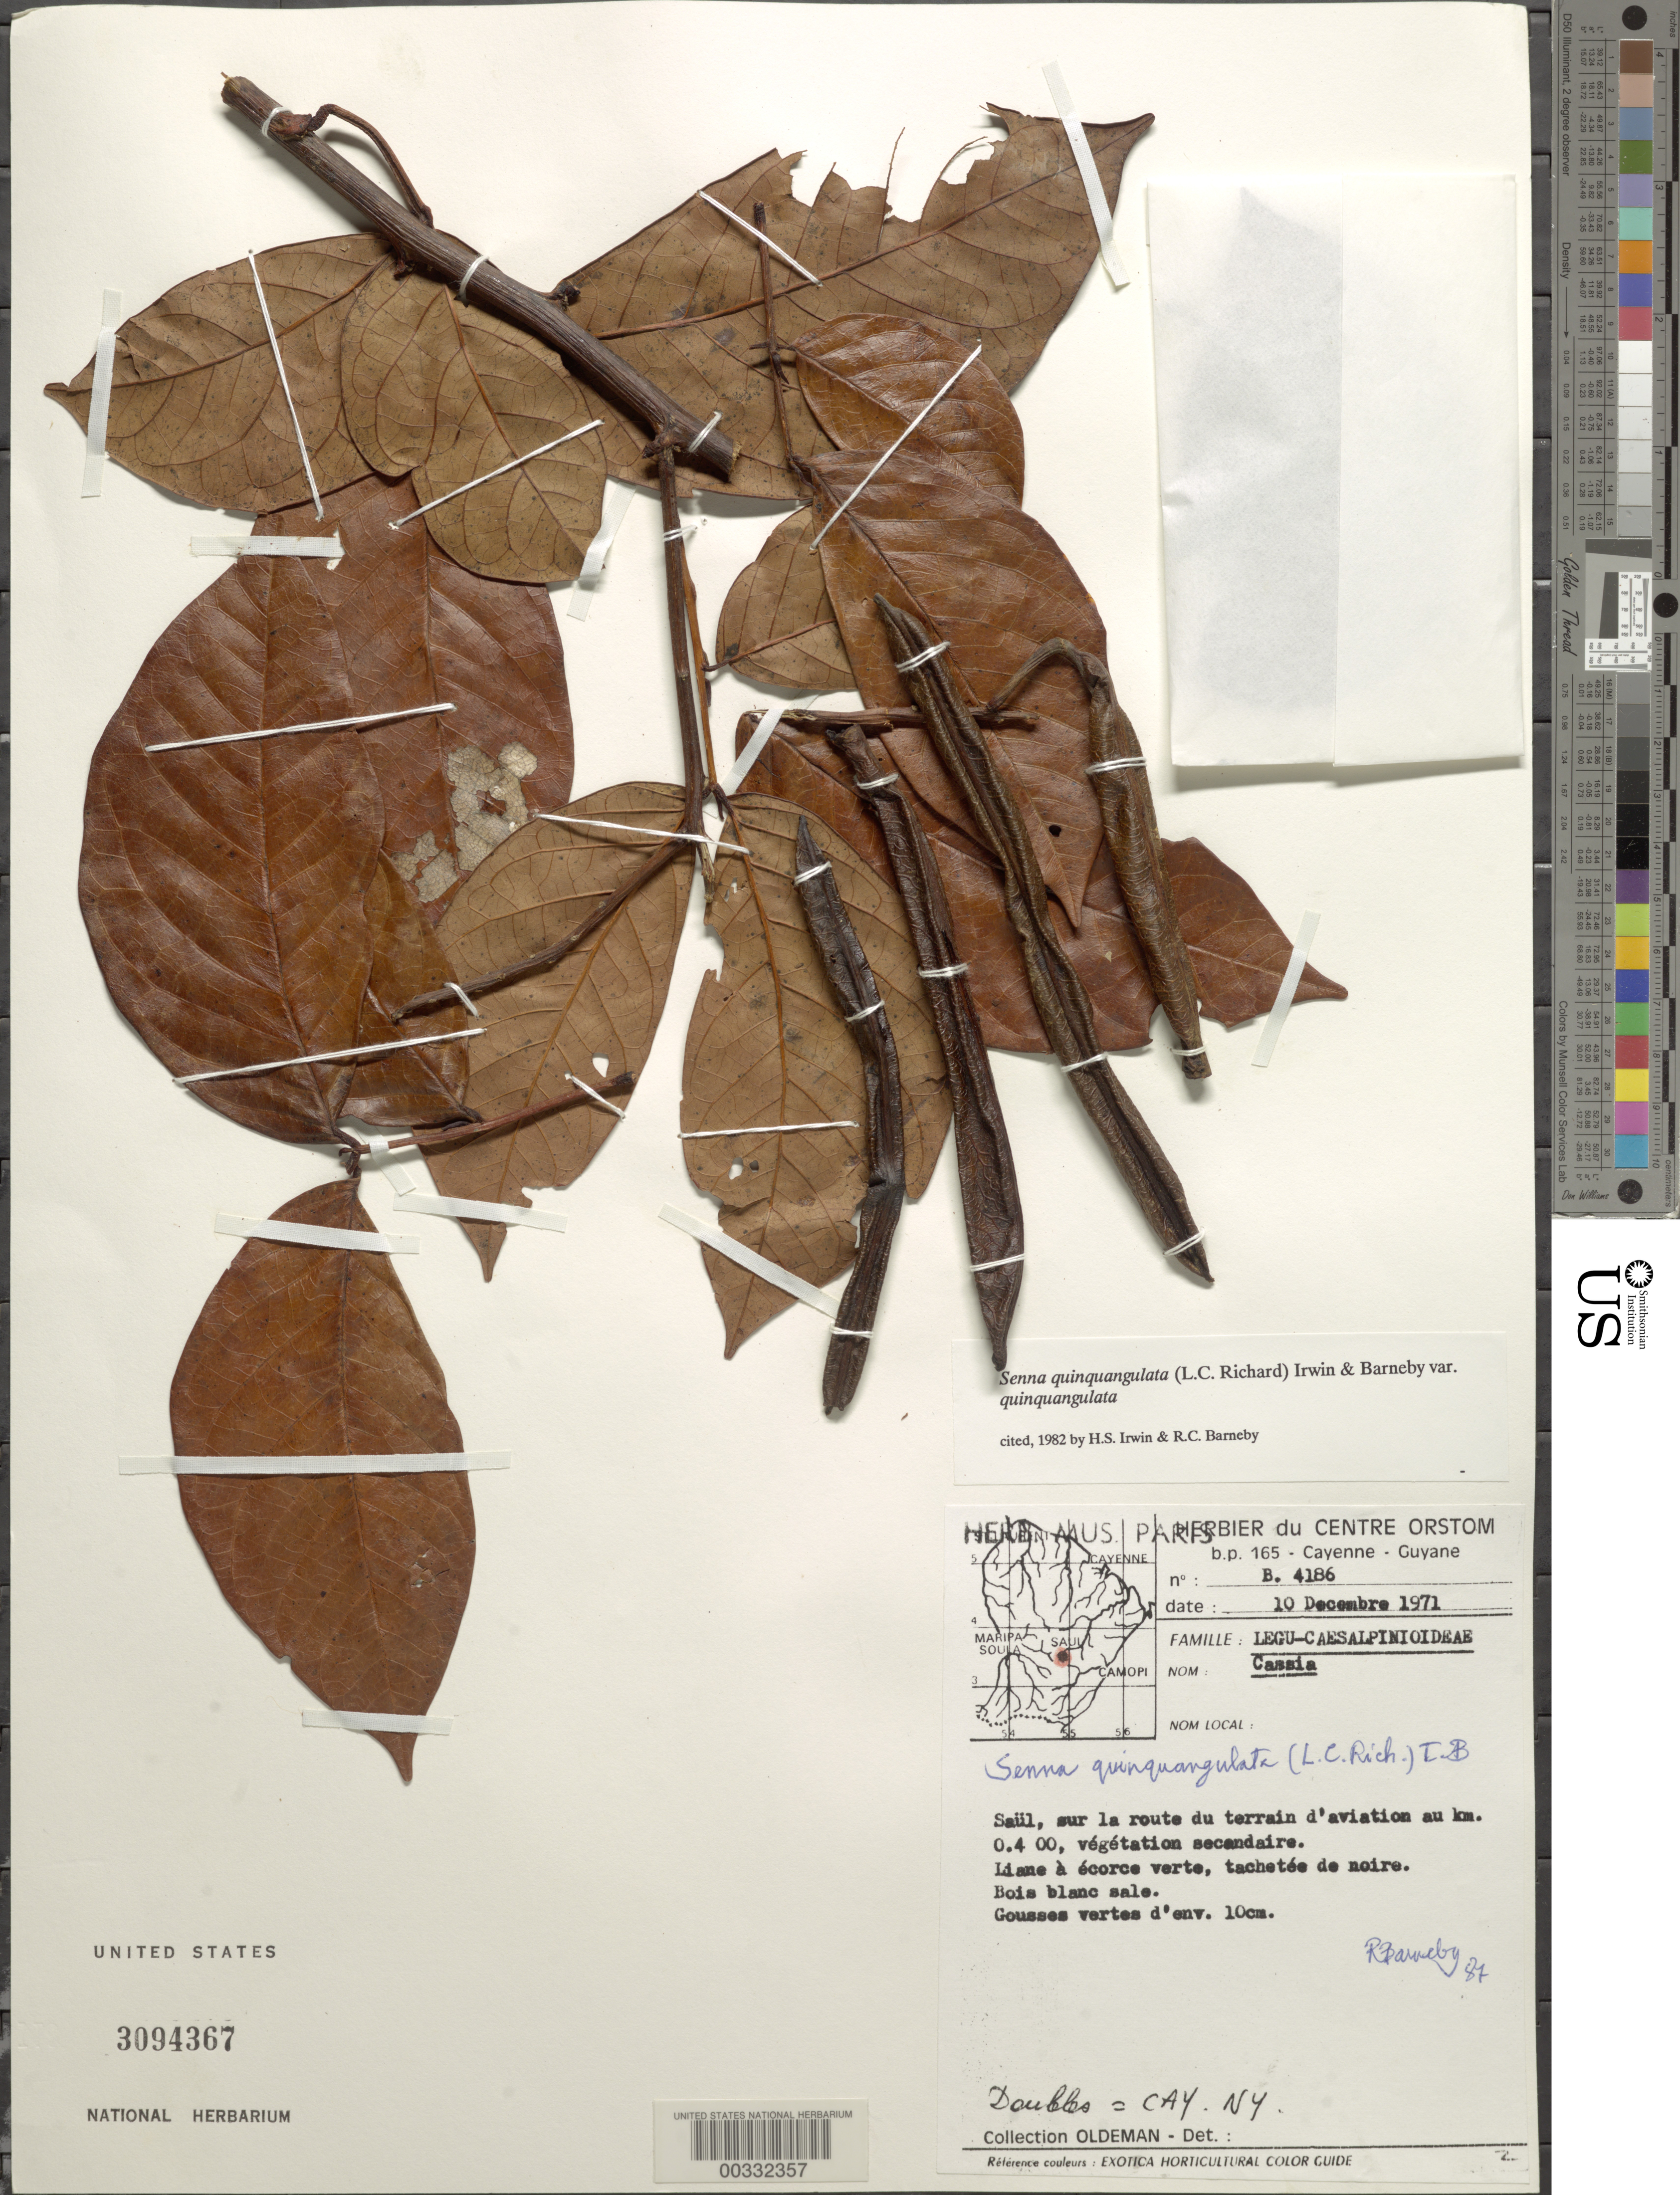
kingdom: Plantae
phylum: Tracheophyta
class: Magnoliopsida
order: Fabales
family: Fabaceae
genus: Senna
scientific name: Senna quinquangulata var. quinquangulata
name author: H.S. Irwin & Barneby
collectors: R. Oldeman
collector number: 4186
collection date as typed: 10 Dec 1971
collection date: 1971-12-10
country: French Guiana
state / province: Saint-Laurent-du-Maroni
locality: Saul, sur la route du terrain d'aviation au km 0.4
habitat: Vegetation secandaire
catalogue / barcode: US 3094367